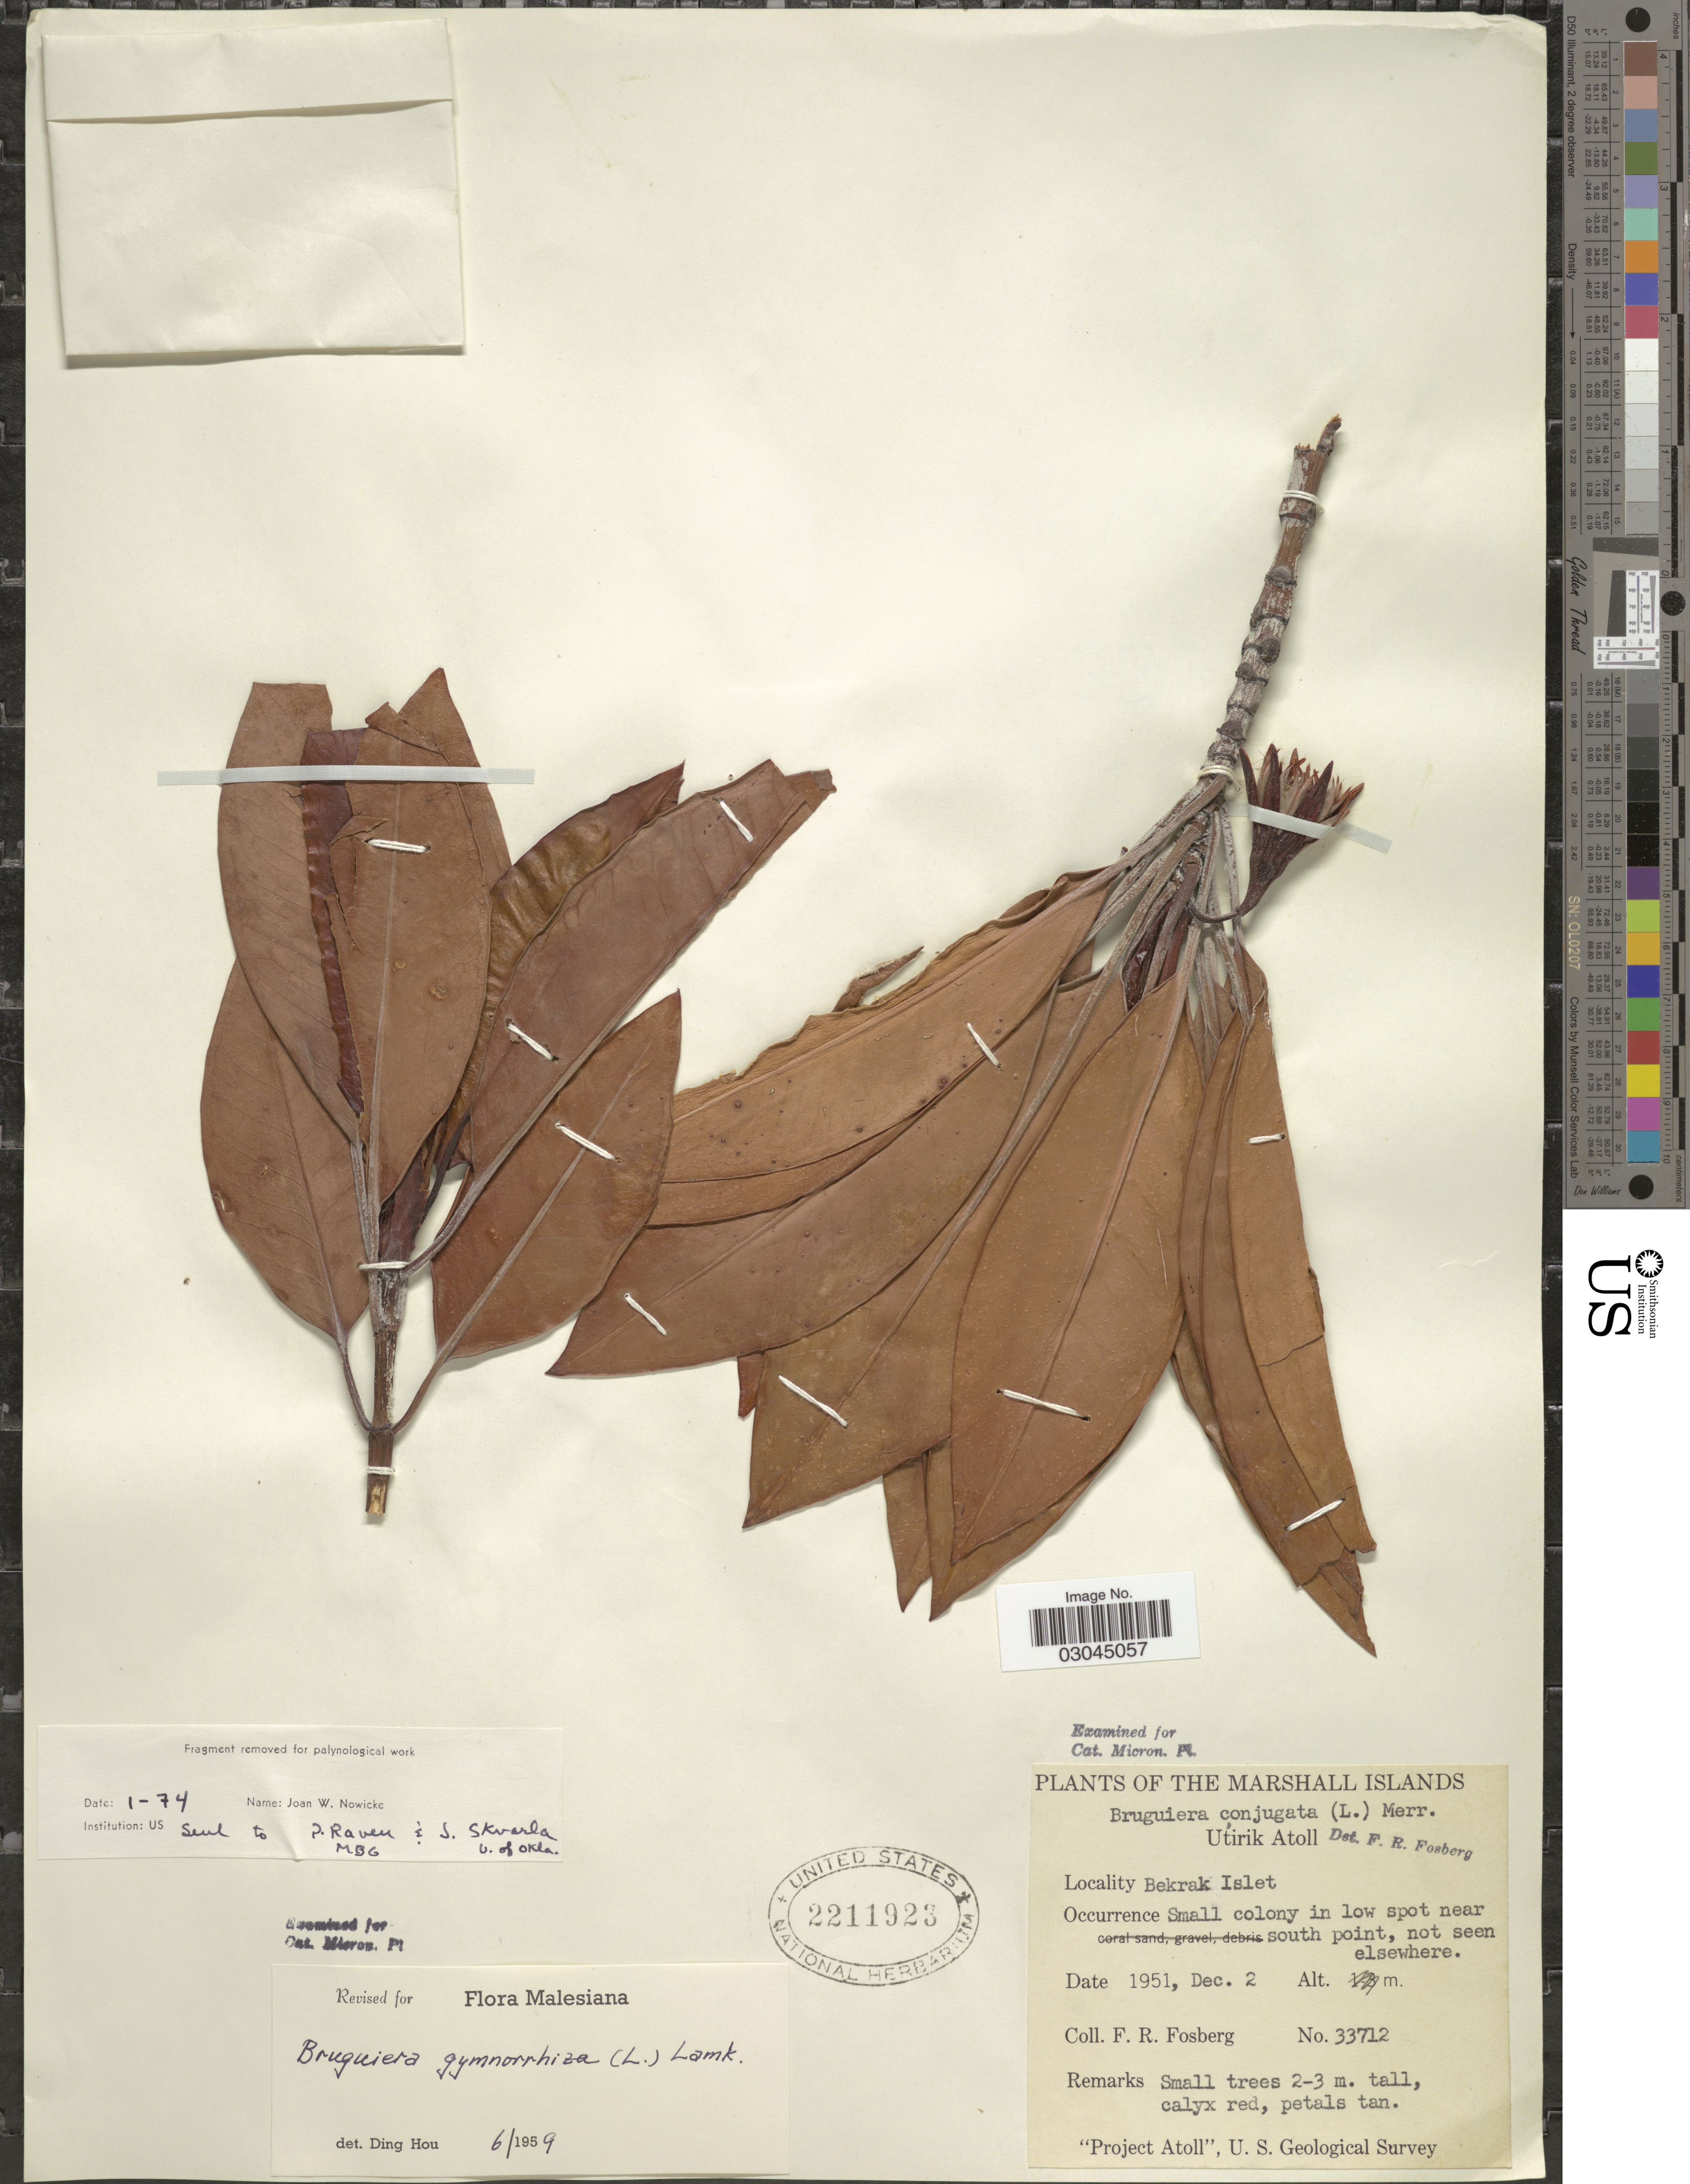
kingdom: Plantae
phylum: Tracheophyta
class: Magnoliopsida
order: Malpighiales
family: Rhizophoraceae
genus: Bruguiera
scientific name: Bruguiera gymnorhiza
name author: (L.) Savigny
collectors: F. R. Fosberg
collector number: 33712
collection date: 1951-12-02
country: Marshall Islands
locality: The Marshall Islands, Utirik Atoll, Bekrak Islet.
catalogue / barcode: US 2211923